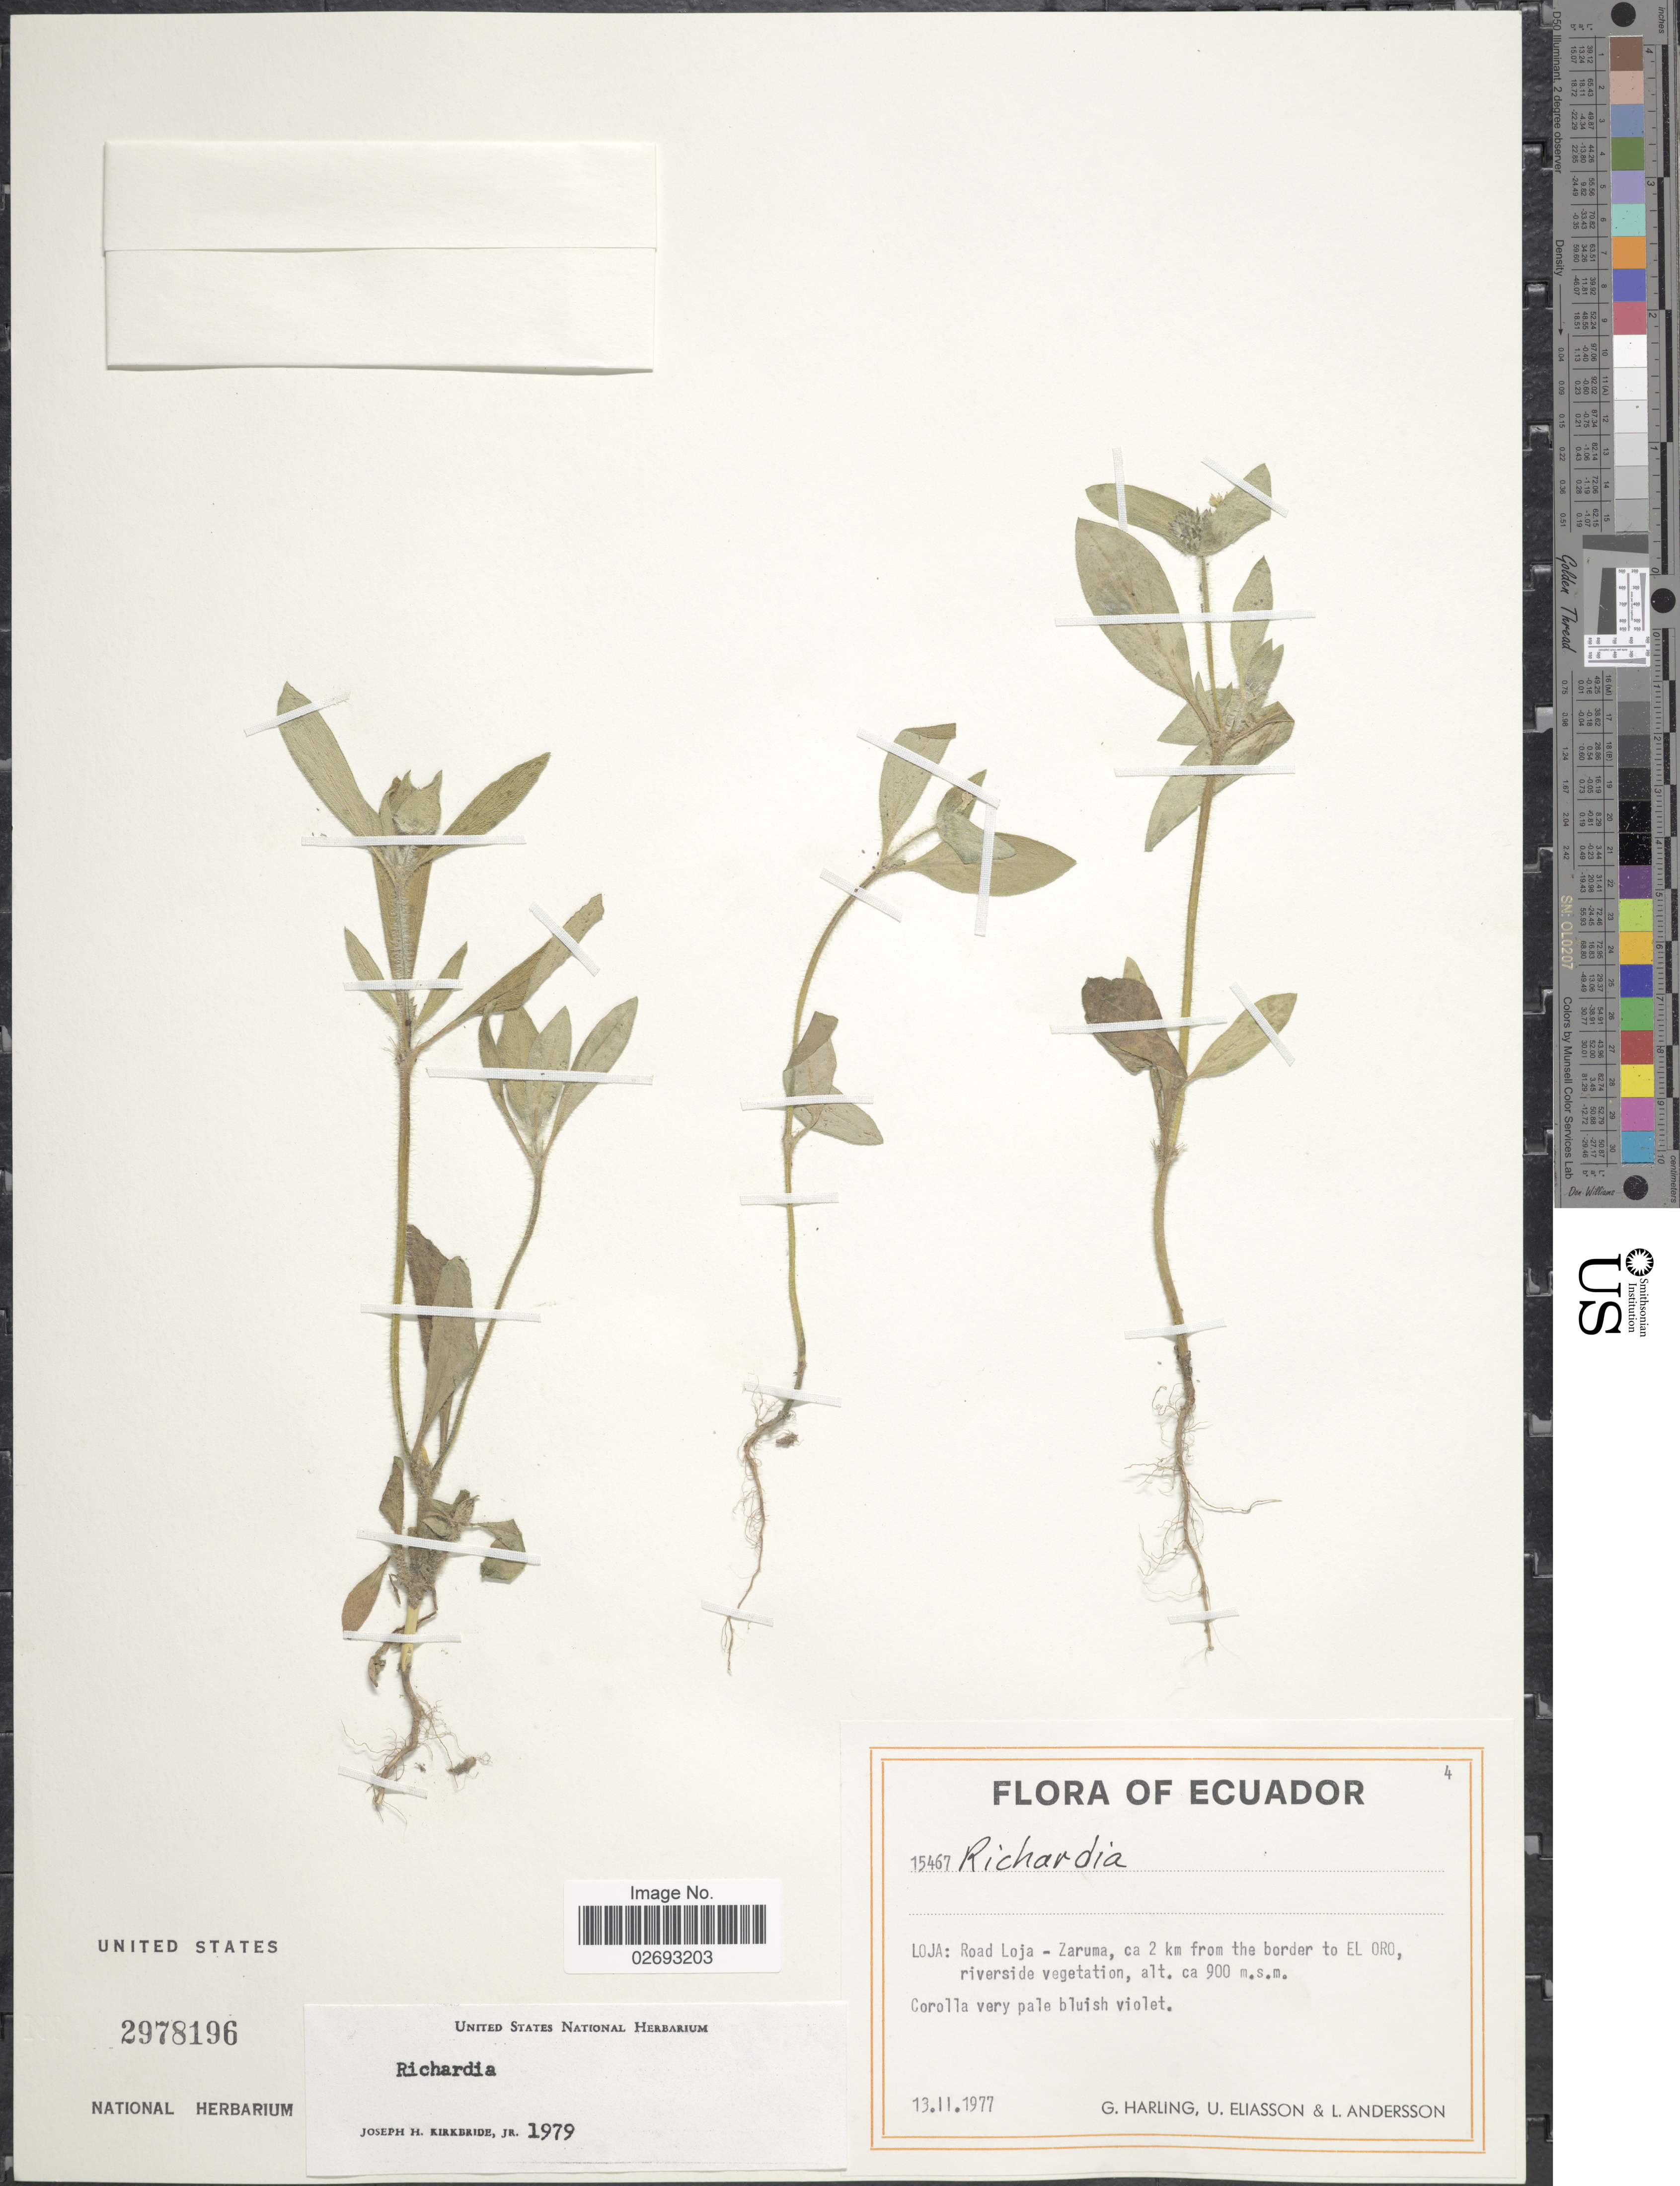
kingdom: Plantae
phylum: Tracheophyta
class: Magnoliopsida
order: Gentianales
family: Rubiaceae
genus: Richardia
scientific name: Richardia sp.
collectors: G. Harling, U. Eliasson & L. Andersson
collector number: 15467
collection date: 1977-02-13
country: Ecuador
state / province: Loja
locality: Road Loja-Zaruma, ca 2 km from the border to El Oro, riverside vegetation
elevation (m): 900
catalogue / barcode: US 2978196